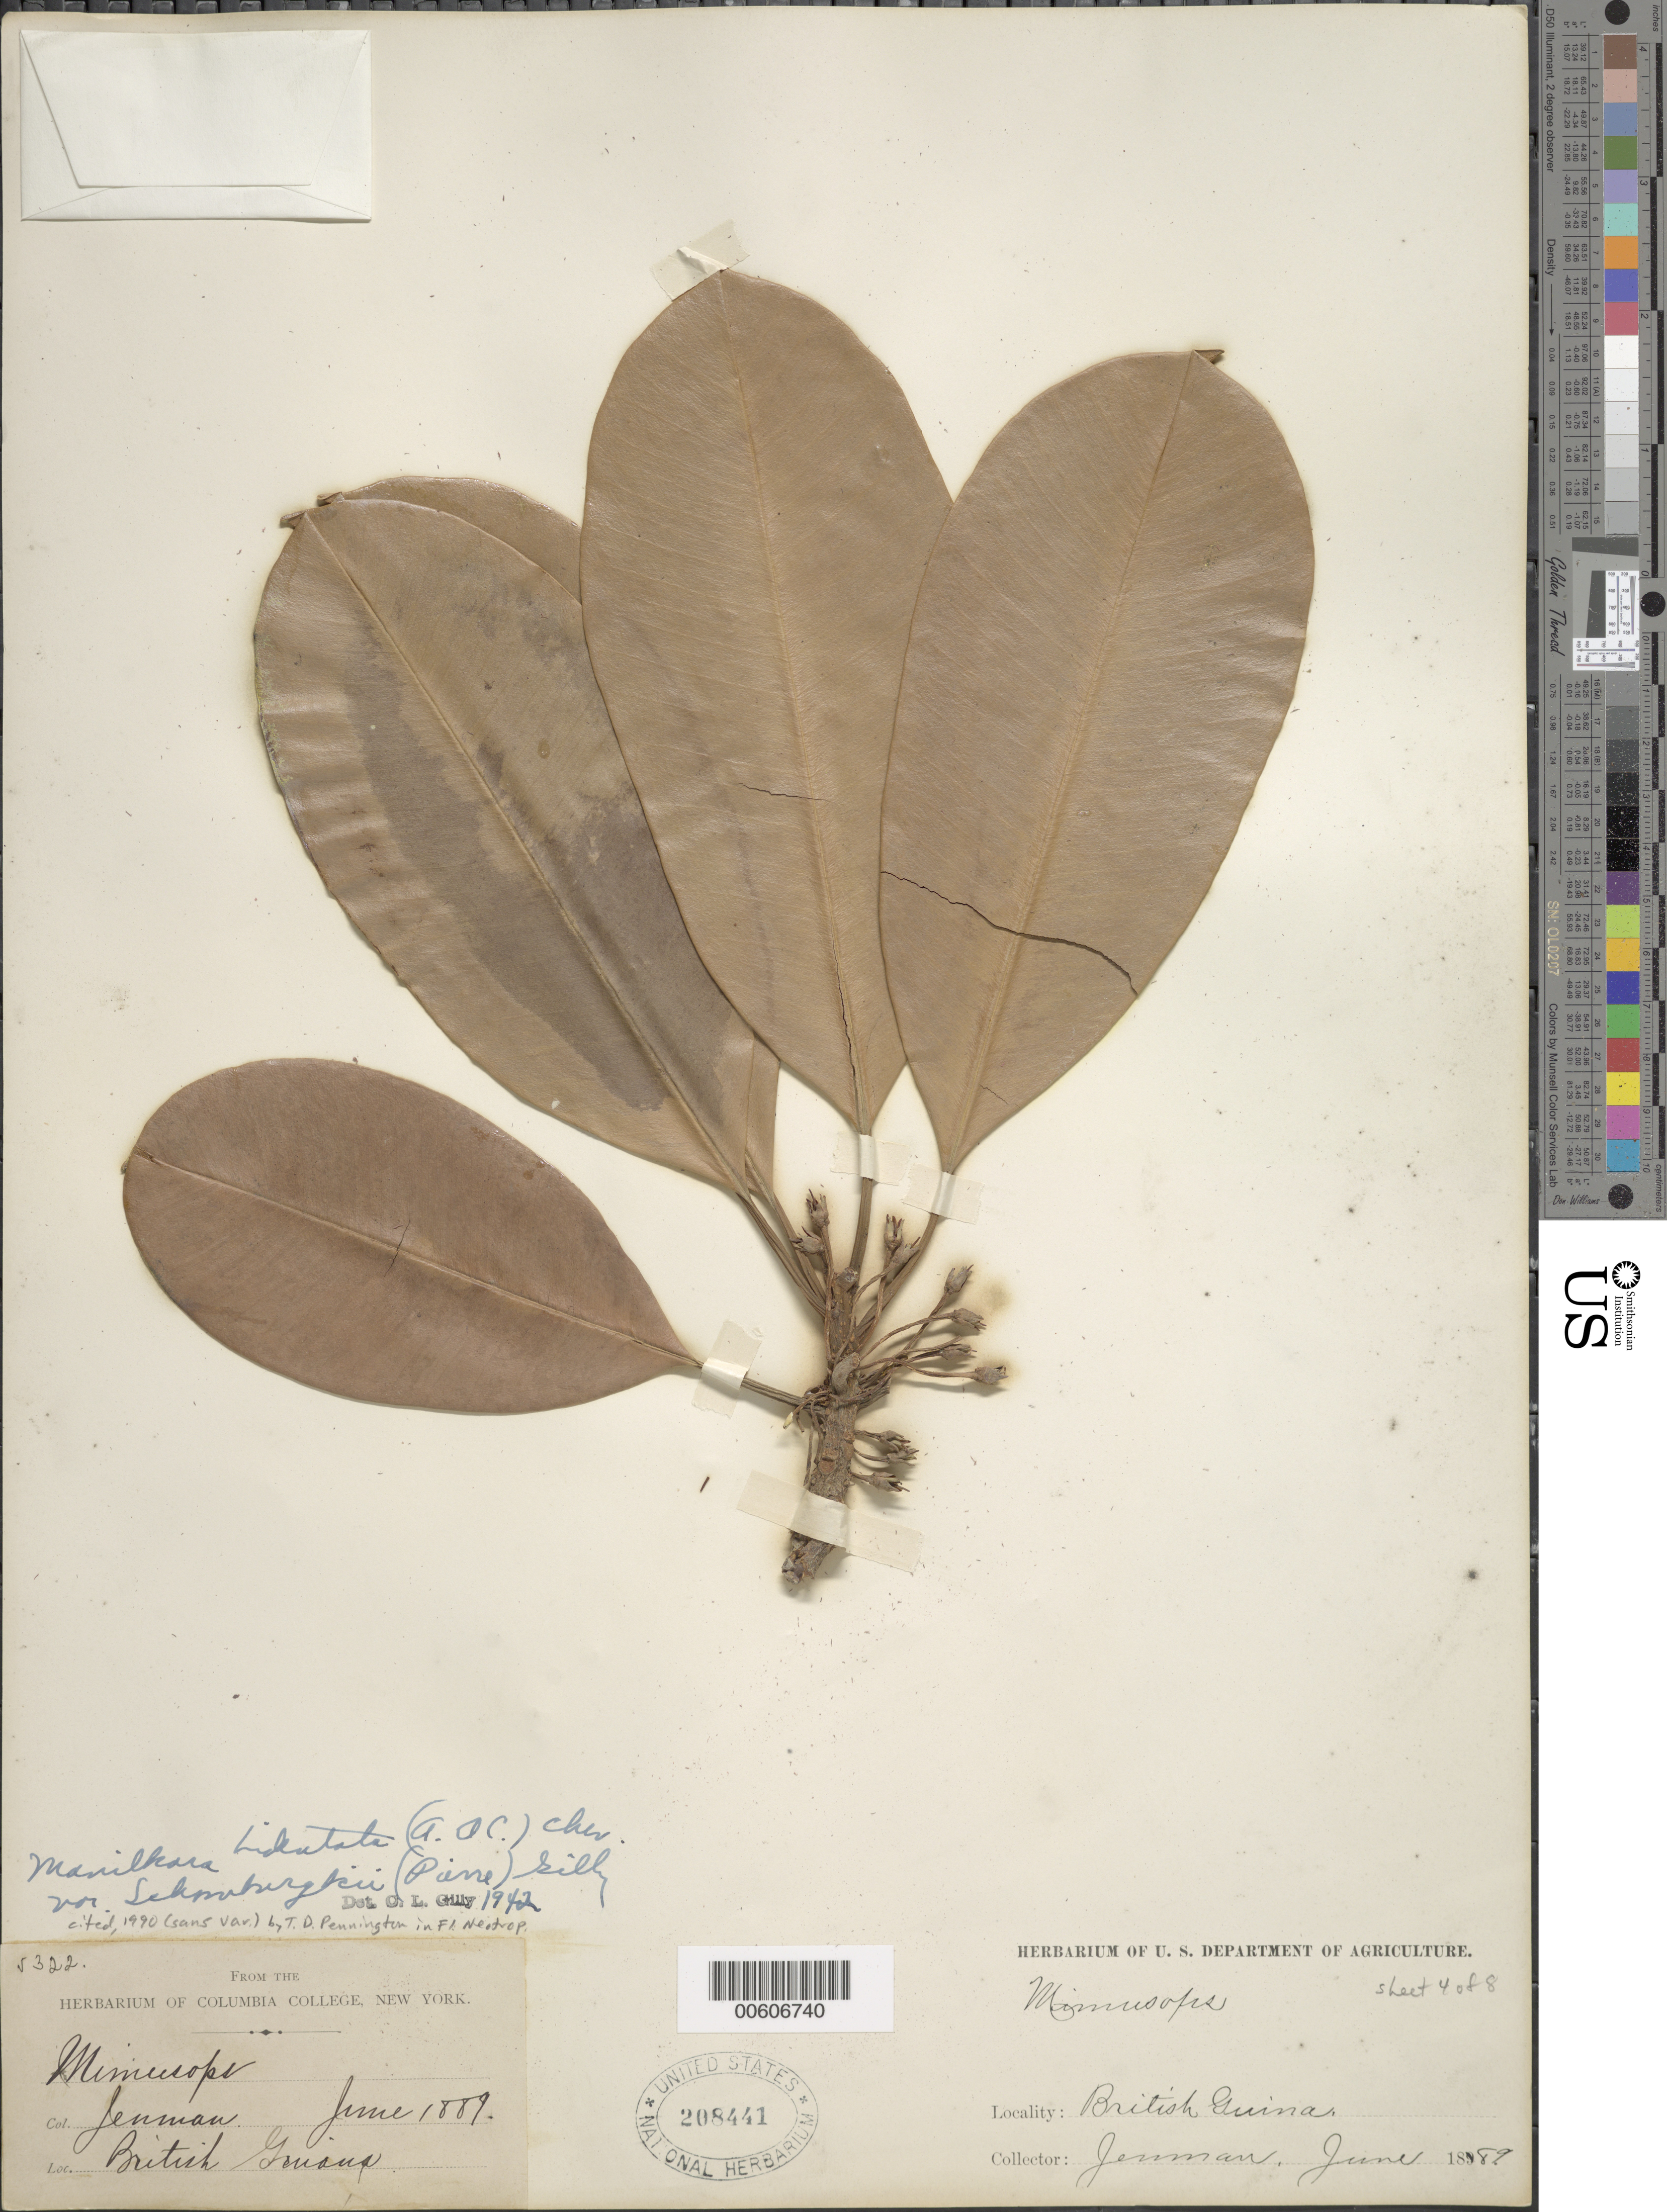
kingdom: Plantae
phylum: Tracheophyta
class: Magnoliopsida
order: Ericales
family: Sapotaceae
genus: Manilkara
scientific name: Manilkara bidentata subsp. bidentata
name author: (A. DC.) A. Chev.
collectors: -. Jenman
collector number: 5322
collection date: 1889-06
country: Guyana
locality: British Guiana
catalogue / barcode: US 208441